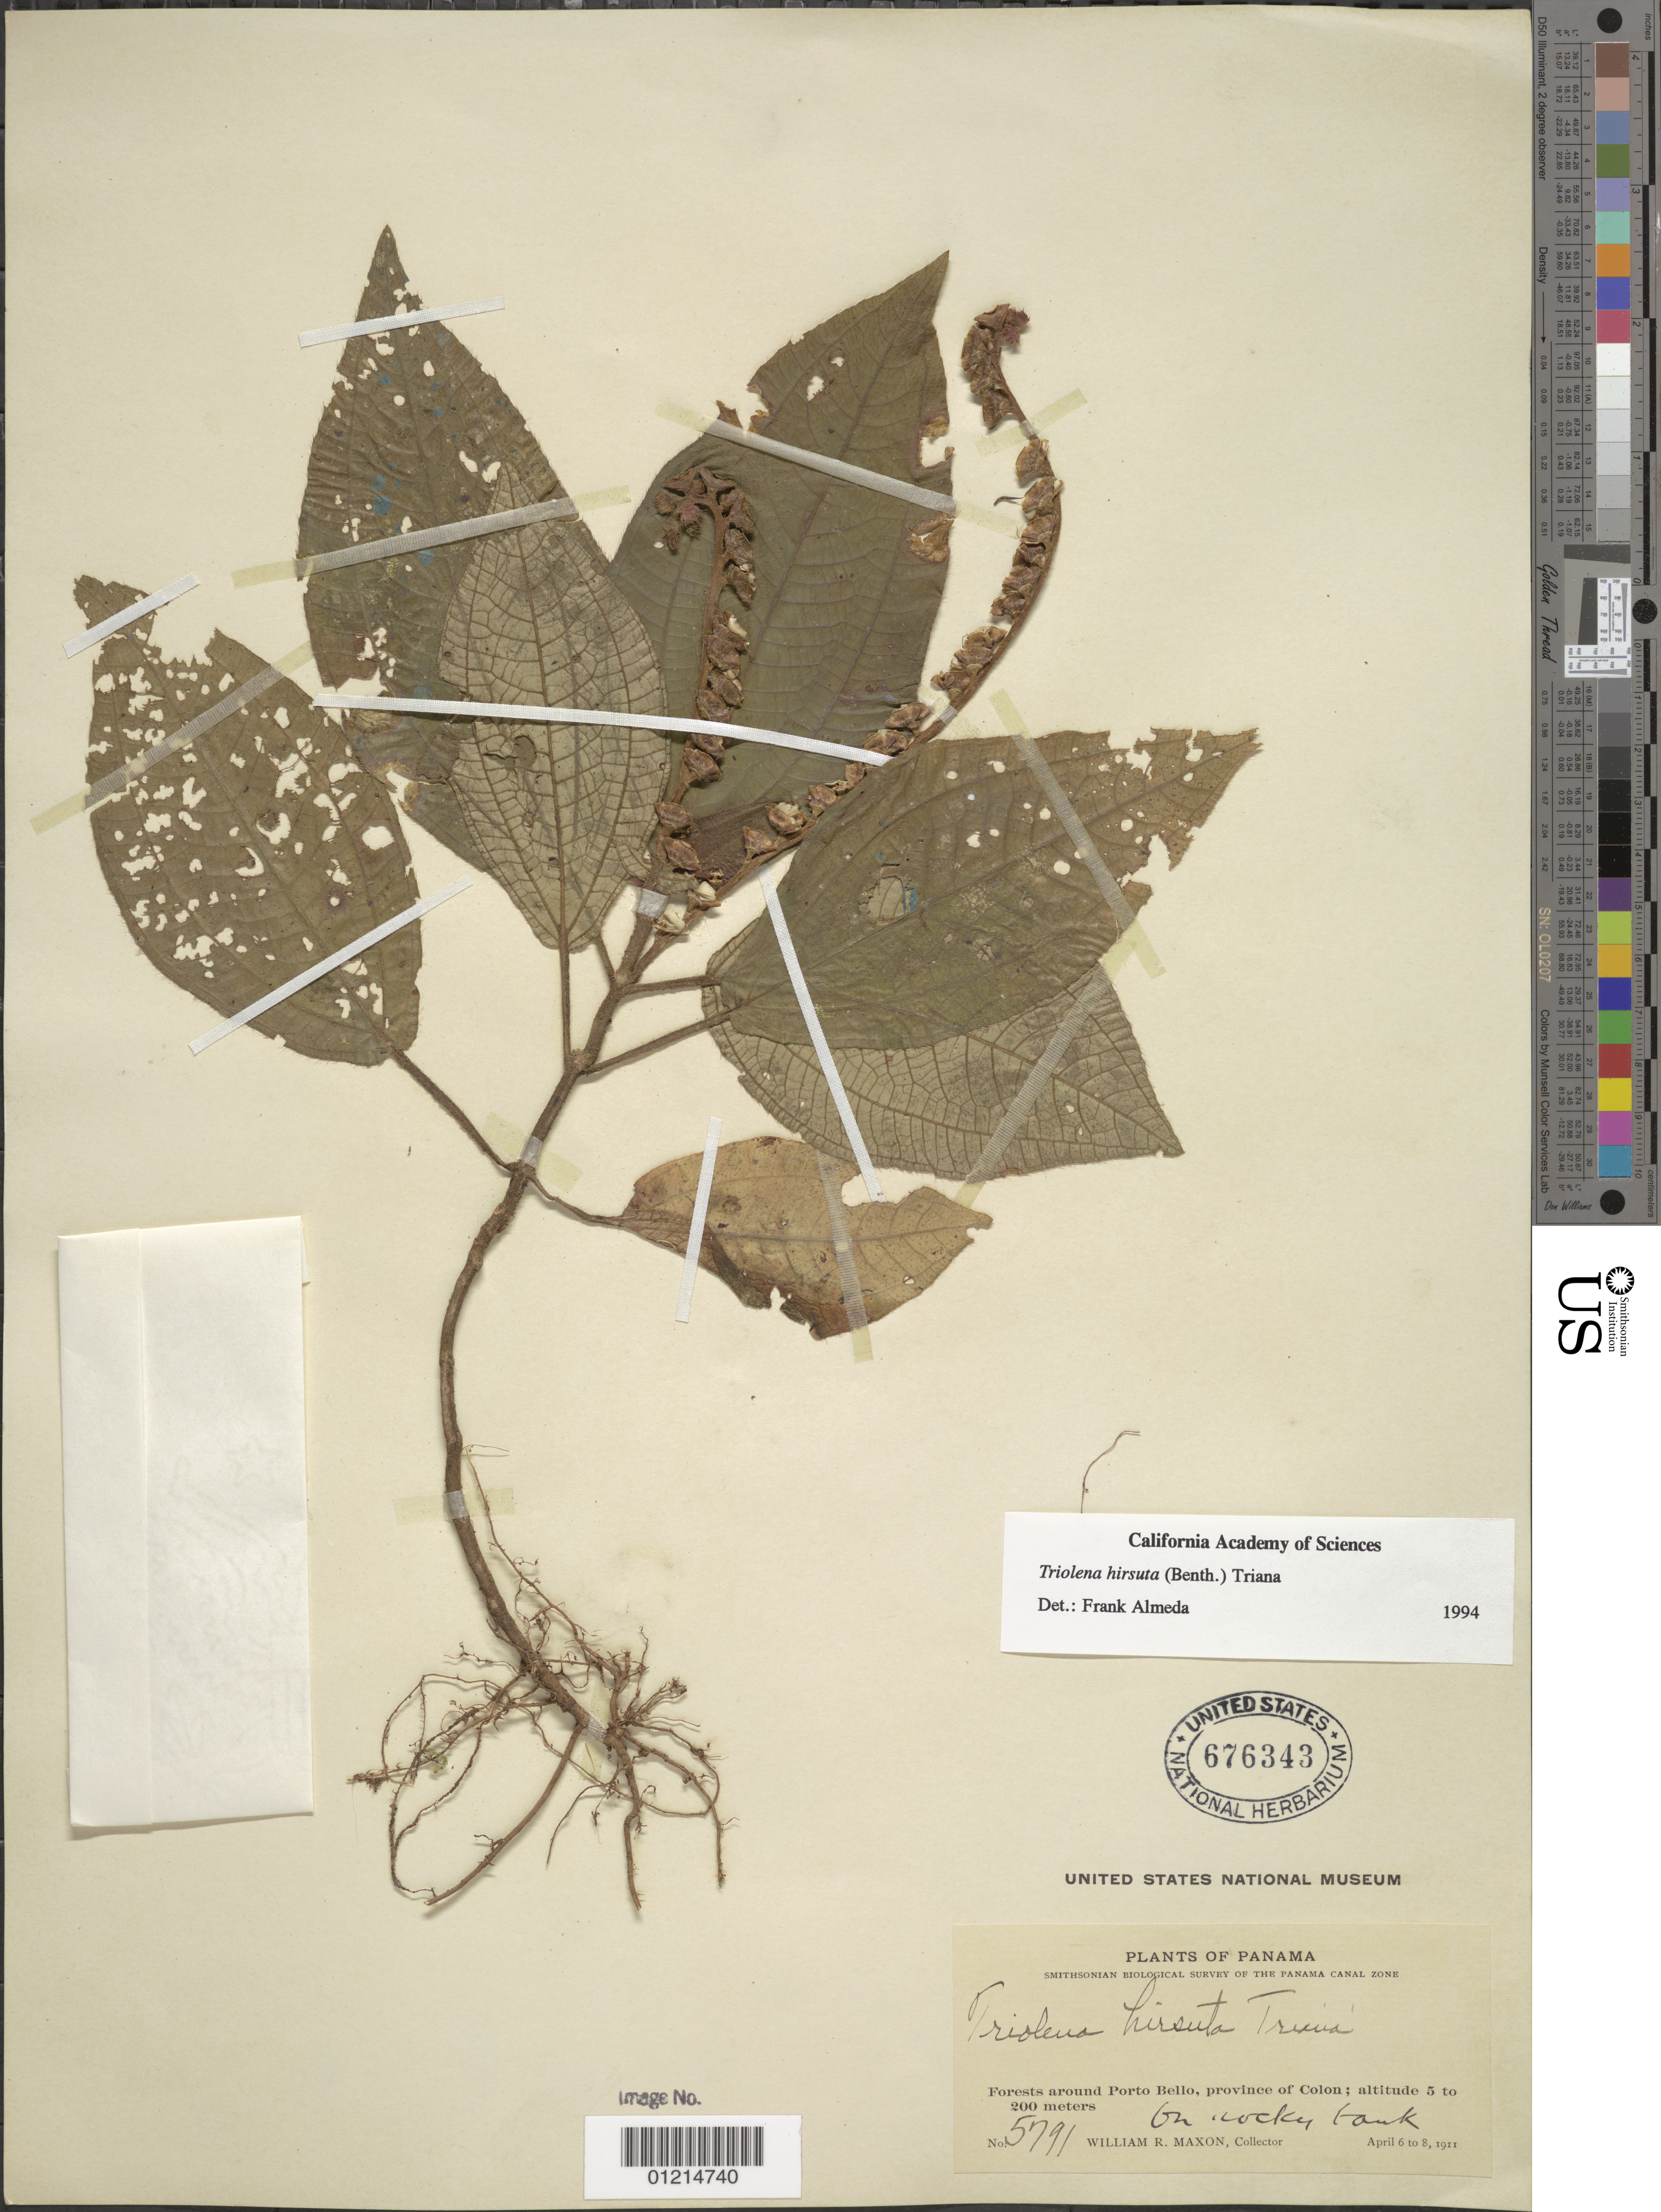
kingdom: Plantae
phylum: Tracheophyta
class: Magnoliopsida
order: Myrtales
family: Melastomataceae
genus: Triolena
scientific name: Triolena hirsuta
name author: (Benth.) Triana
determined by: Almeda, F.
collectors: W. R. Maxon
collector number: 5791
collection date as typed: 06 Apr 1911 to 08 Apr 1911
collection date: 1911-04-06/1911-04-08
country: Panama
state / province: Colón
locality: Forest around Portobello.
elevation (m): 5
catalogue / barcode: US 676343